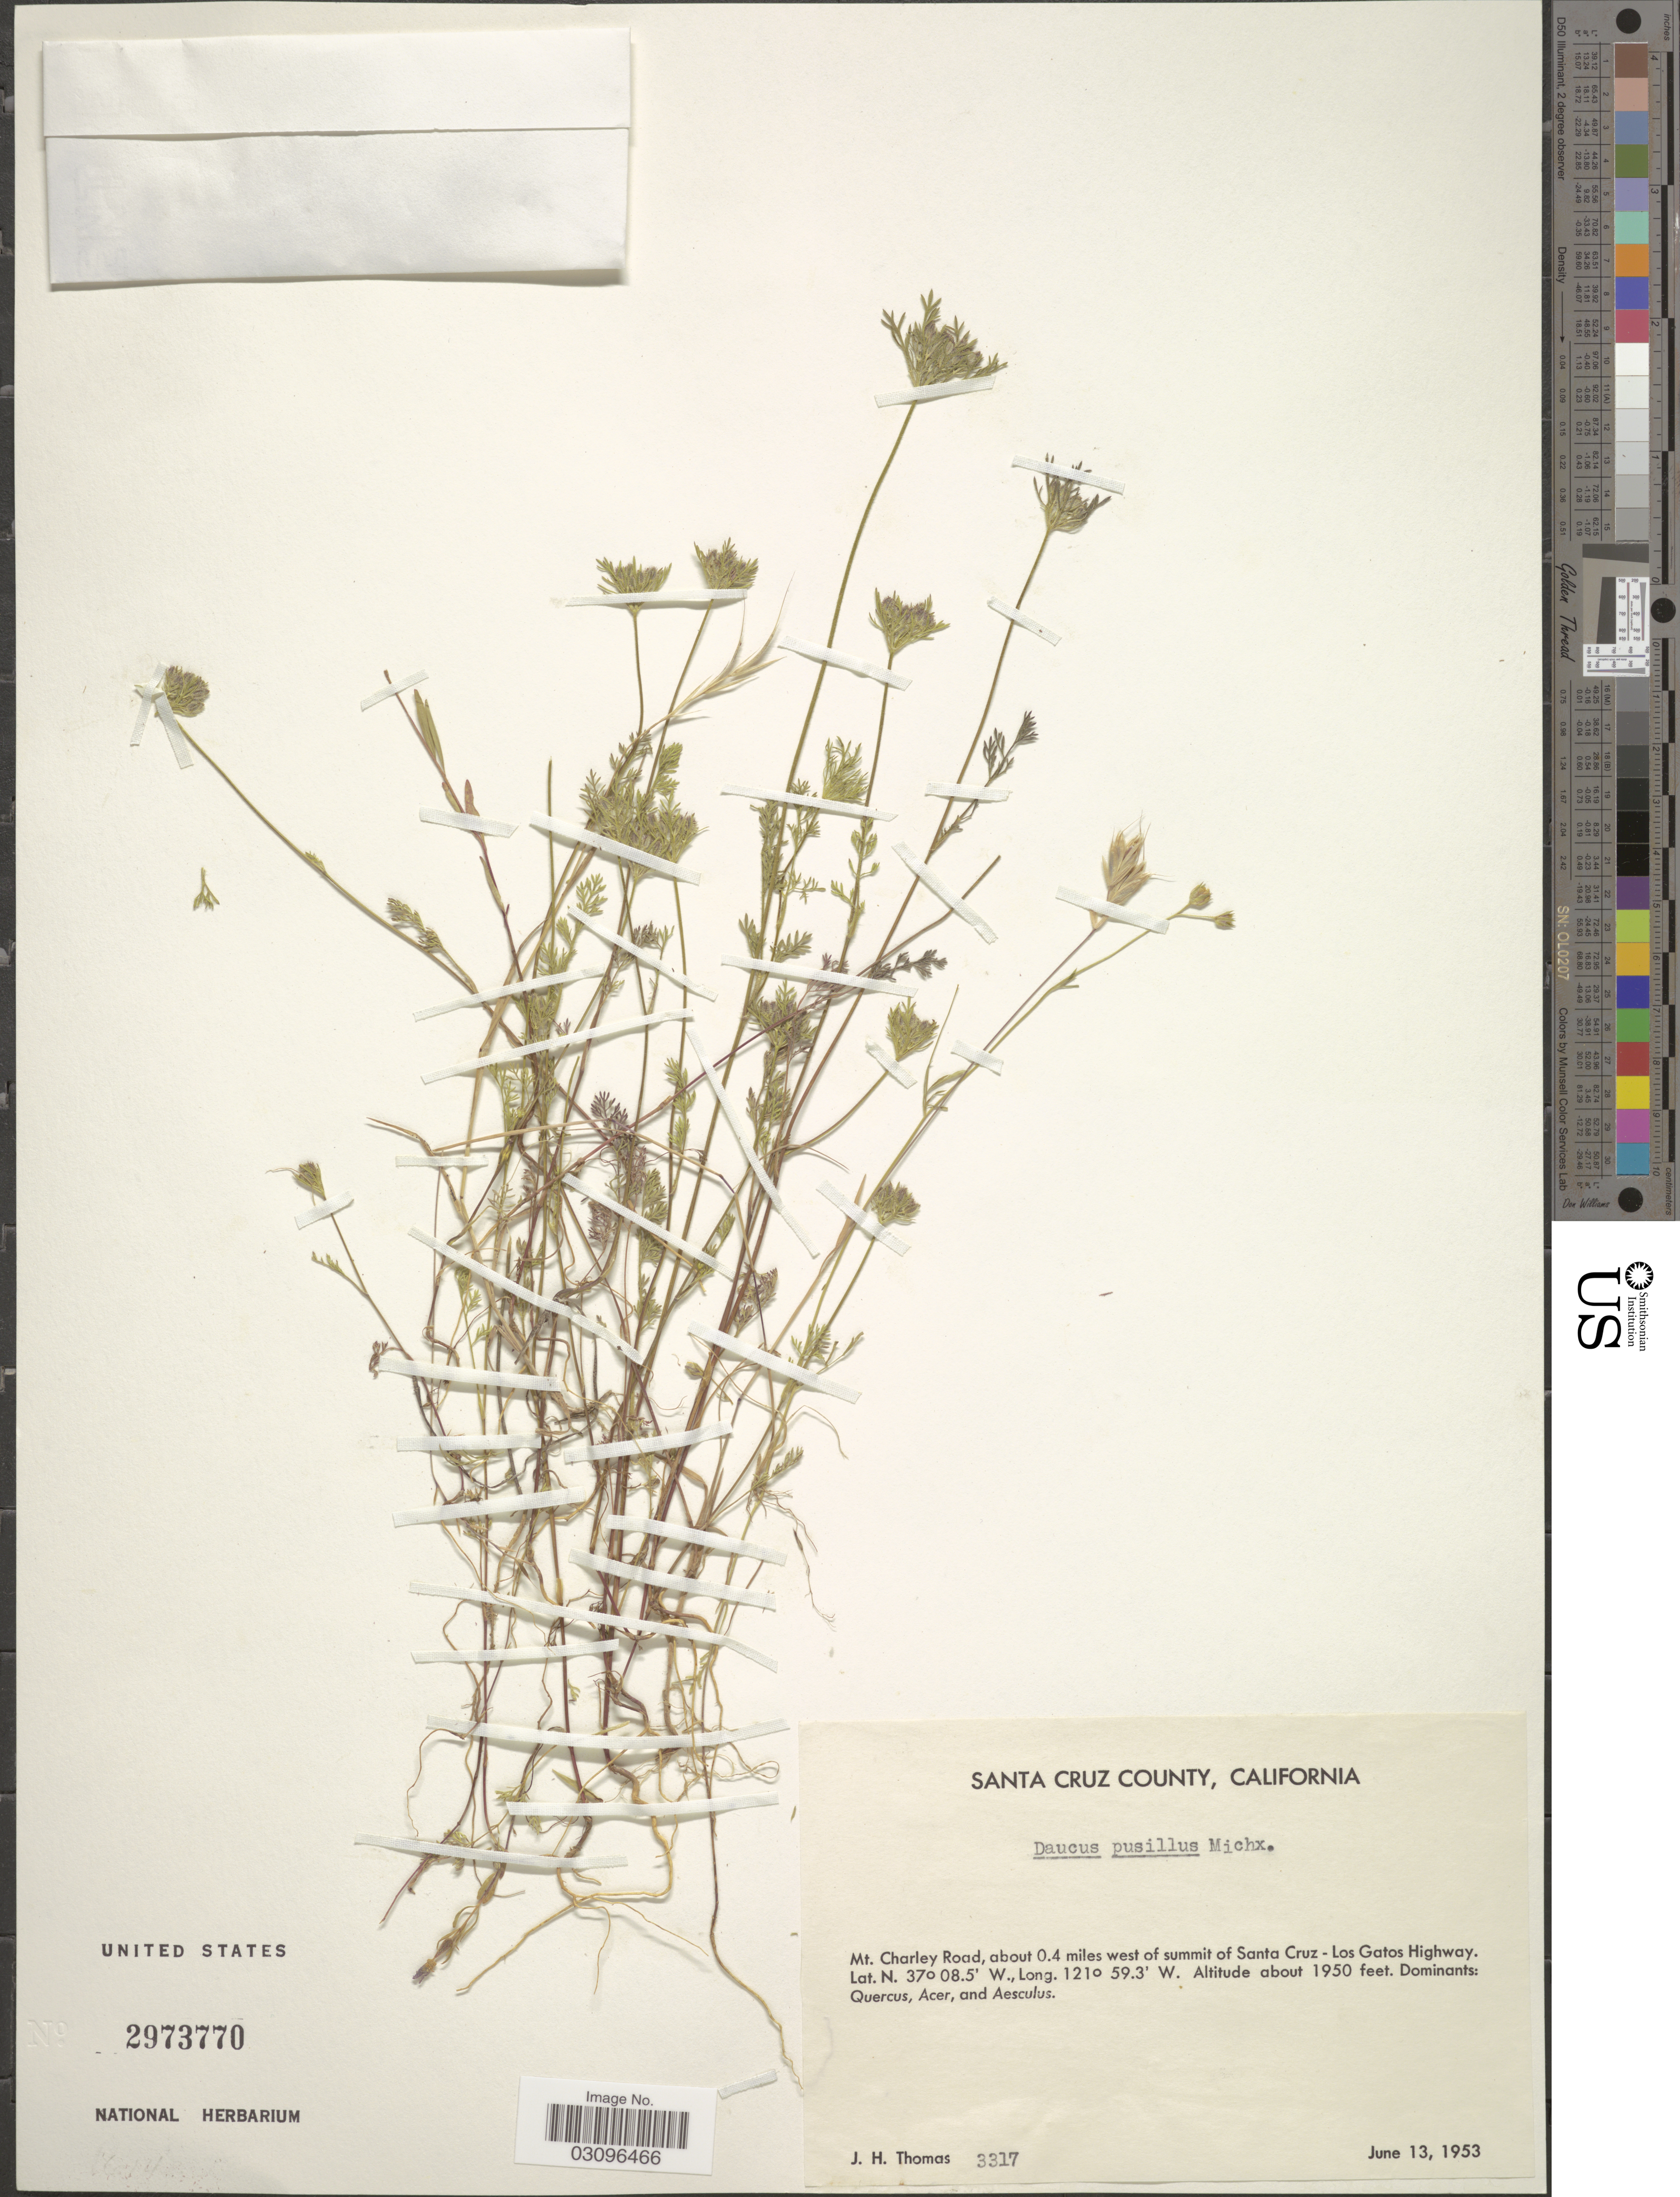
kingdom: Plantae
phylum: Tracheophyta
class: Magnoliopsida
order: Apiales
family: Apiaceae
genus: Daucus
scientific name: Daucus pusillus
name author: Michx.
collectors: J. H. Thomas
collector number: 3317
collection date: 1953-06-13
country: United States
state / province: California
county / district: Santa Cruz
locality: Santa Cruz County. Mt. Charley Road, about 0.4 miles west of summit of Santa Cruz - Los Gatos Highway.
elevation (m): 594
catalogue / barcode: US 2973770